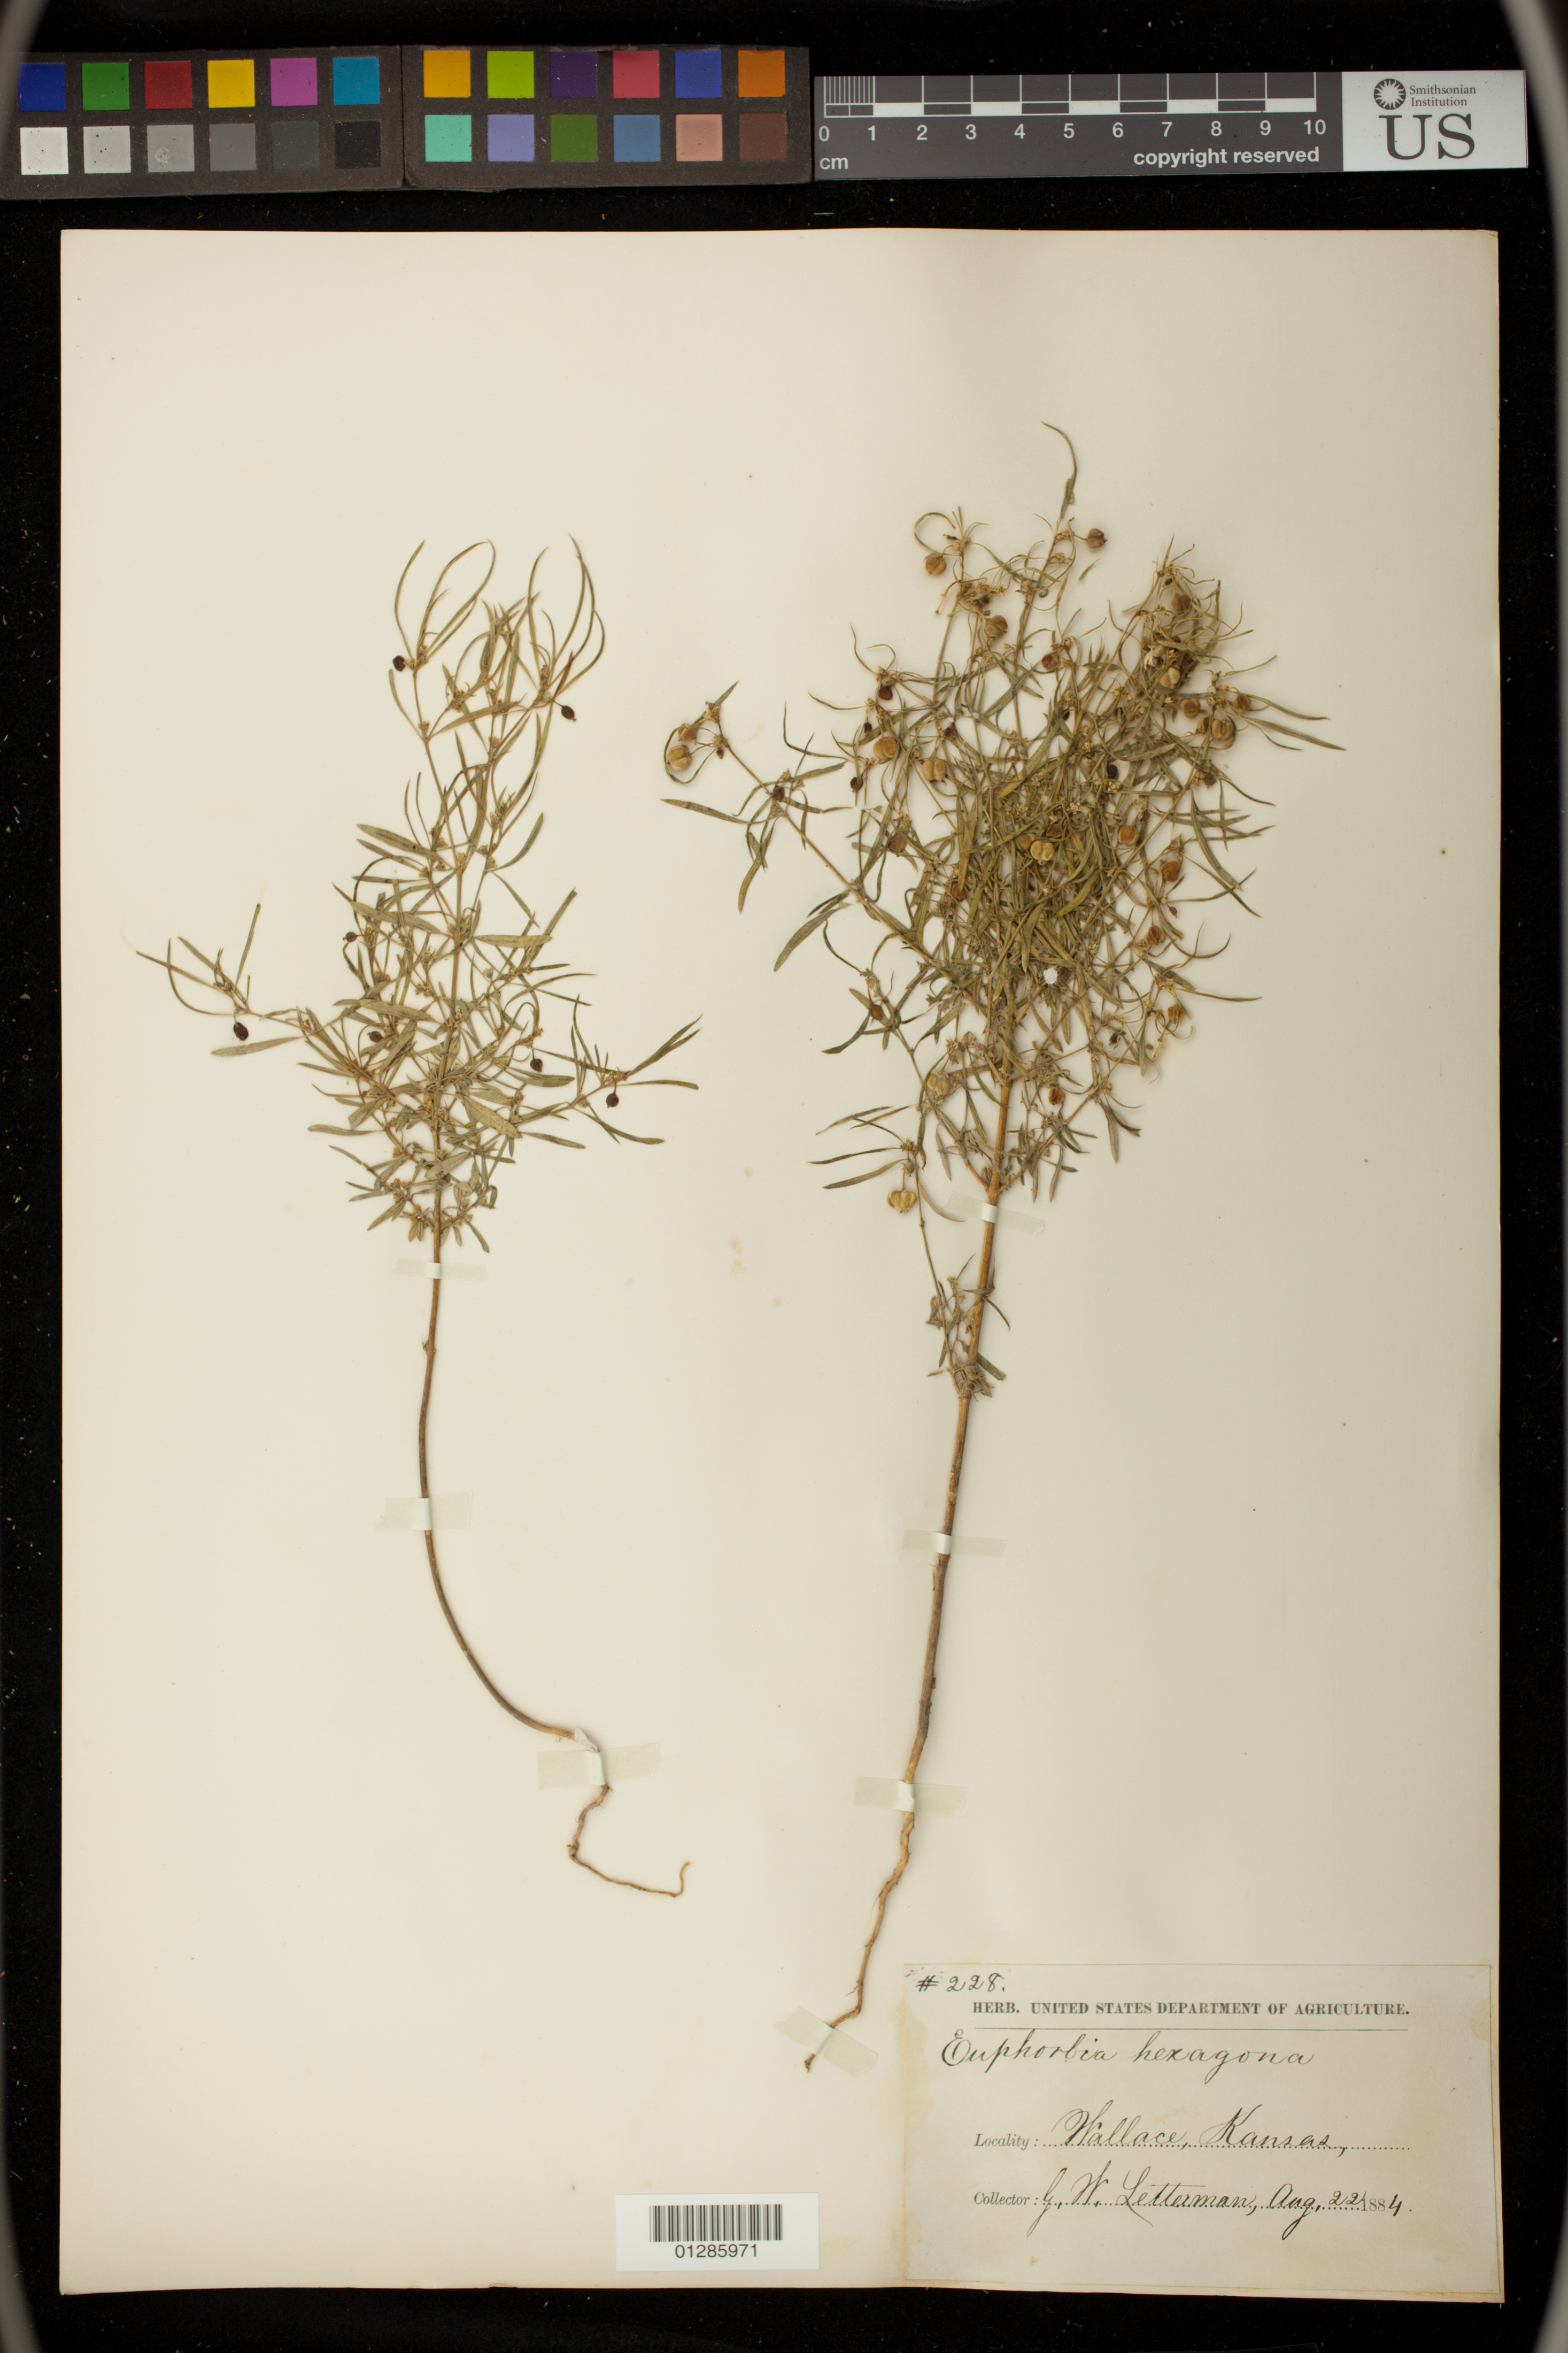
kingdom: Plantae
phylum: Tracheophyta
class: Magnoliopsida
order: Malpighiales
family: Euphorbiaceae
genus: Euphorbia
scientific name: Euphorbia hexagona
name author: Nutt. ex Spreng.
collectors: G. W. Letterman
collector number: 228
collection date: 1884-08-22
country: United States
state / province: Kansas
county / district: Wallace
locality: Wallace